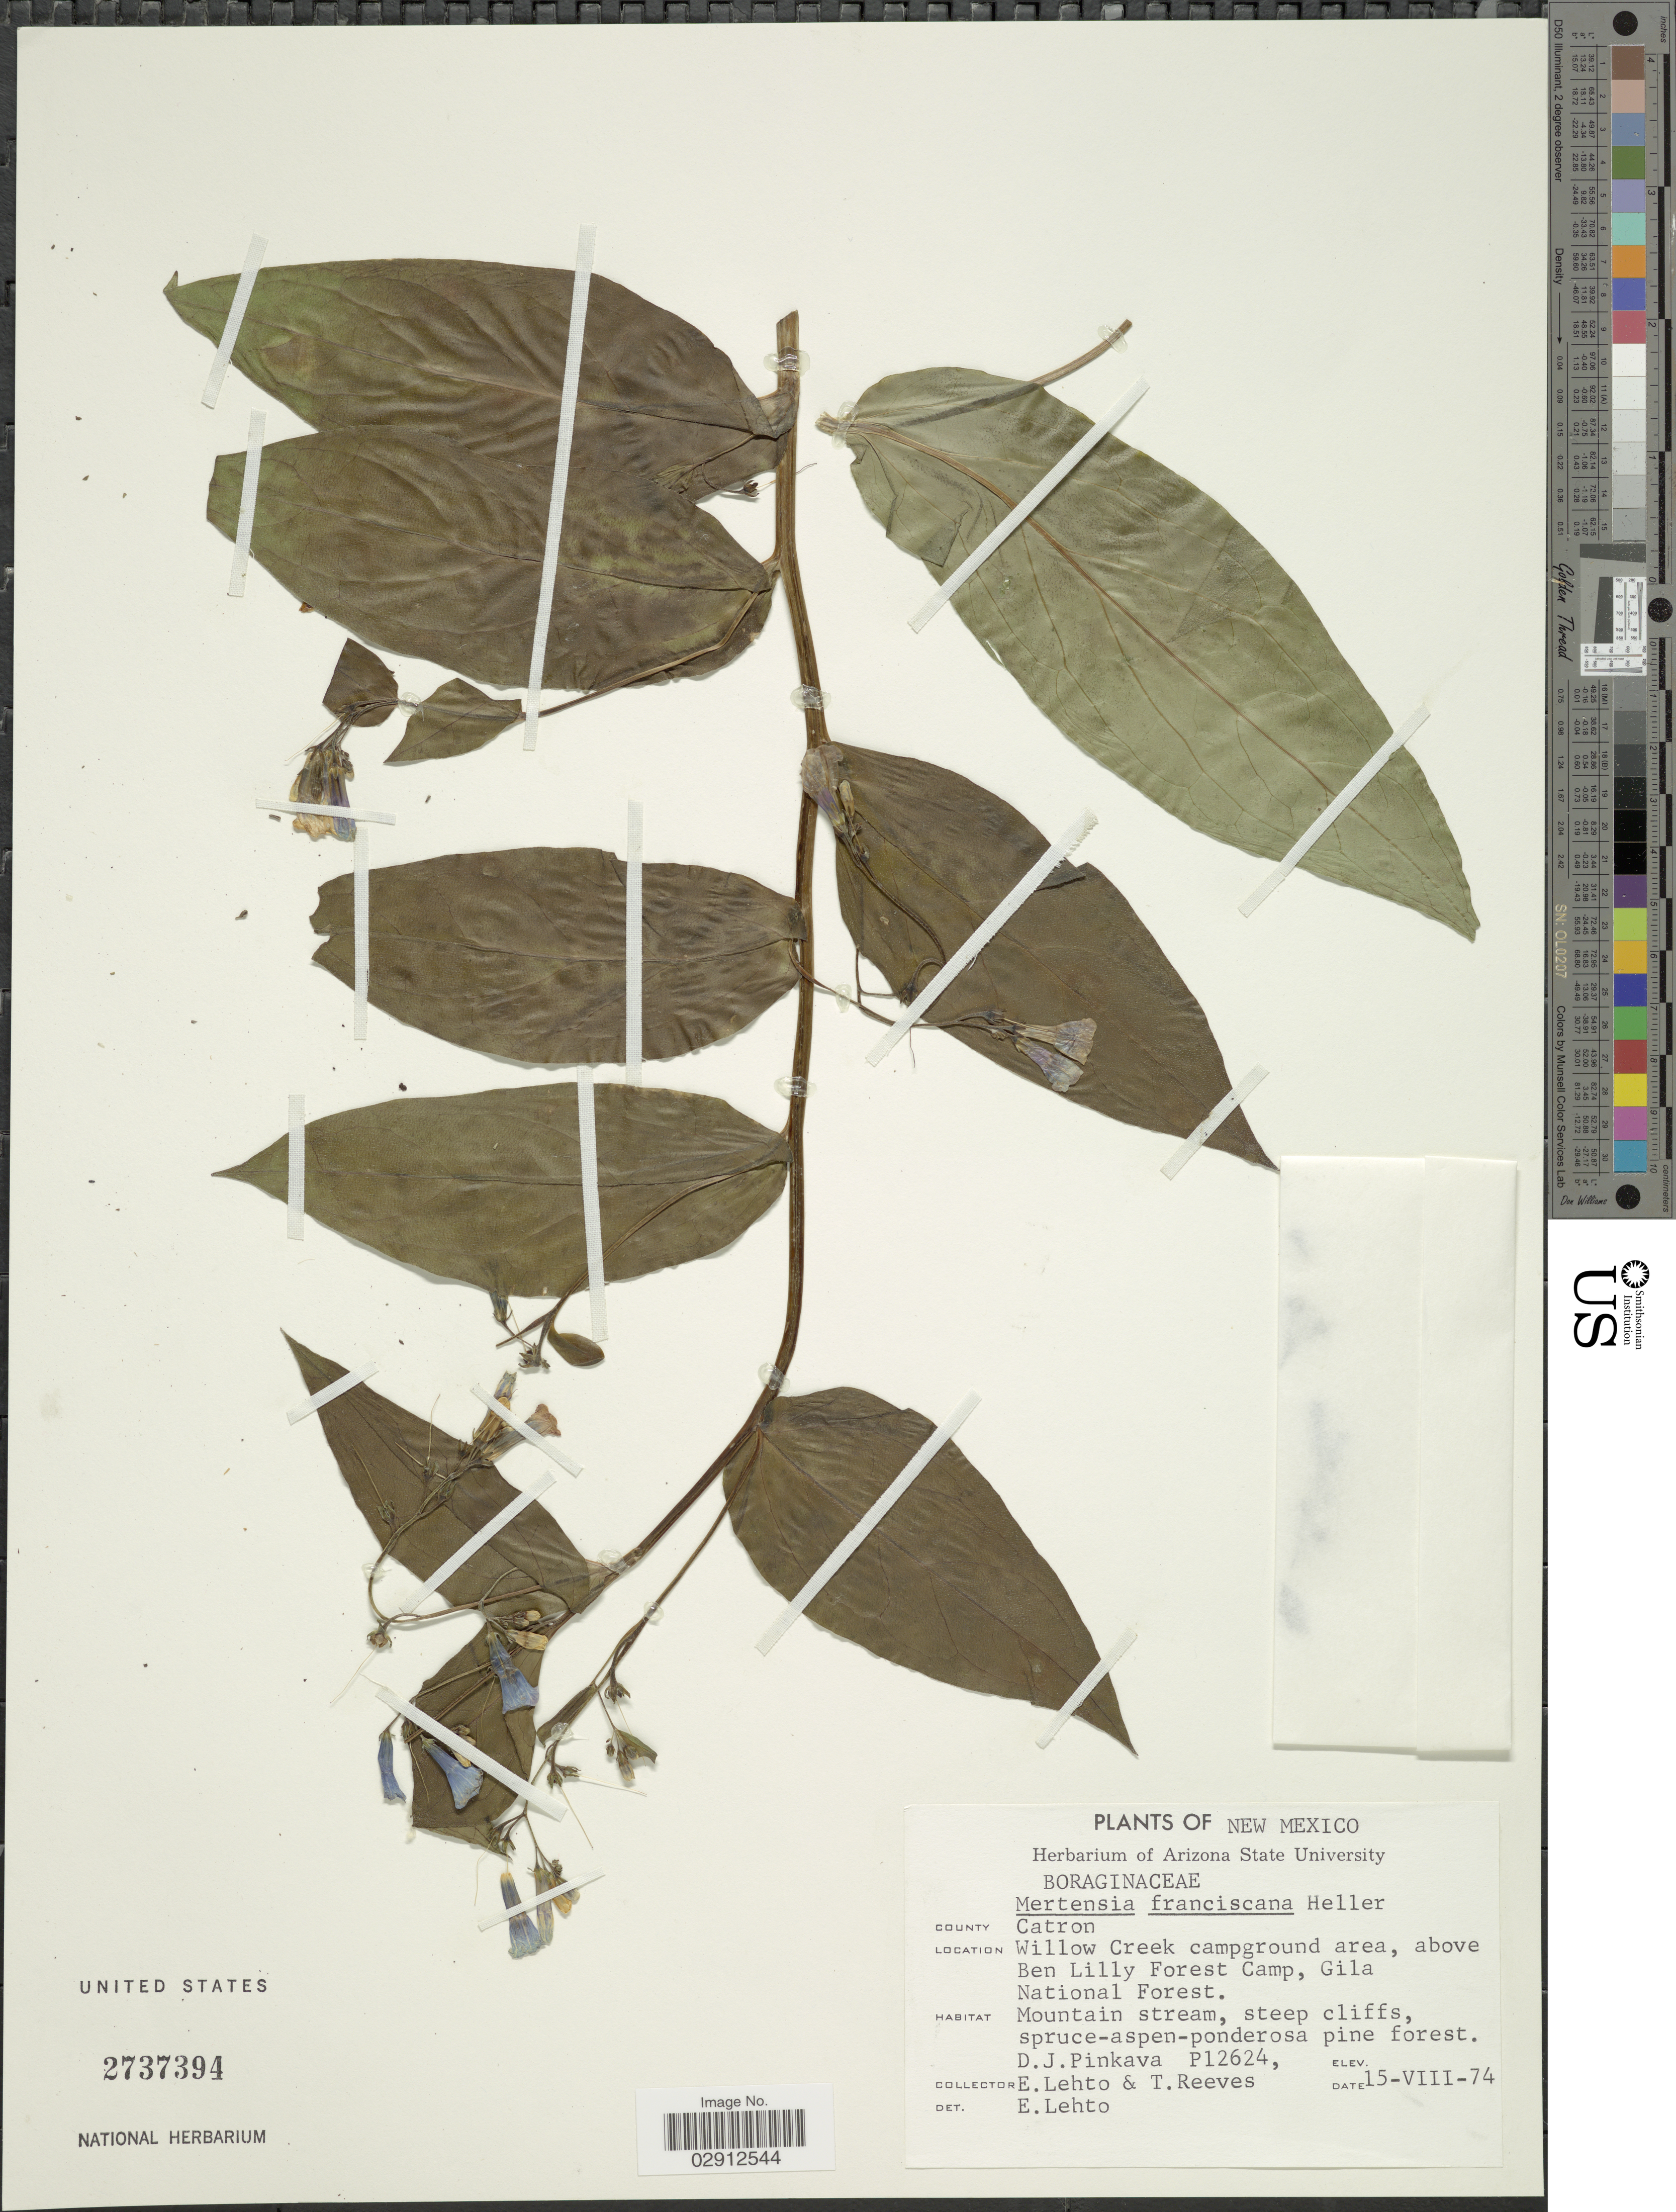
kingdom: Plantae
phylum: Tracheophyta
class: Magnoliopsida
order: Boraginales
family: Boraginaceae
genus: Mertensia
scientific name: Mertensia franciscana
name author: A. Heller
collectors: D. J. Pinkava, E. Lehto & T. Reeves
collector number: P12624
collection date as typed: Transcribed d/m/y: 15/8/74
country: United States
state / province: New Mexico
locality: County Catron, Willow Creek campground area, above Ben Lilly Forest Camp, Gila National Forest.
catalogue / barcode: US 2737394